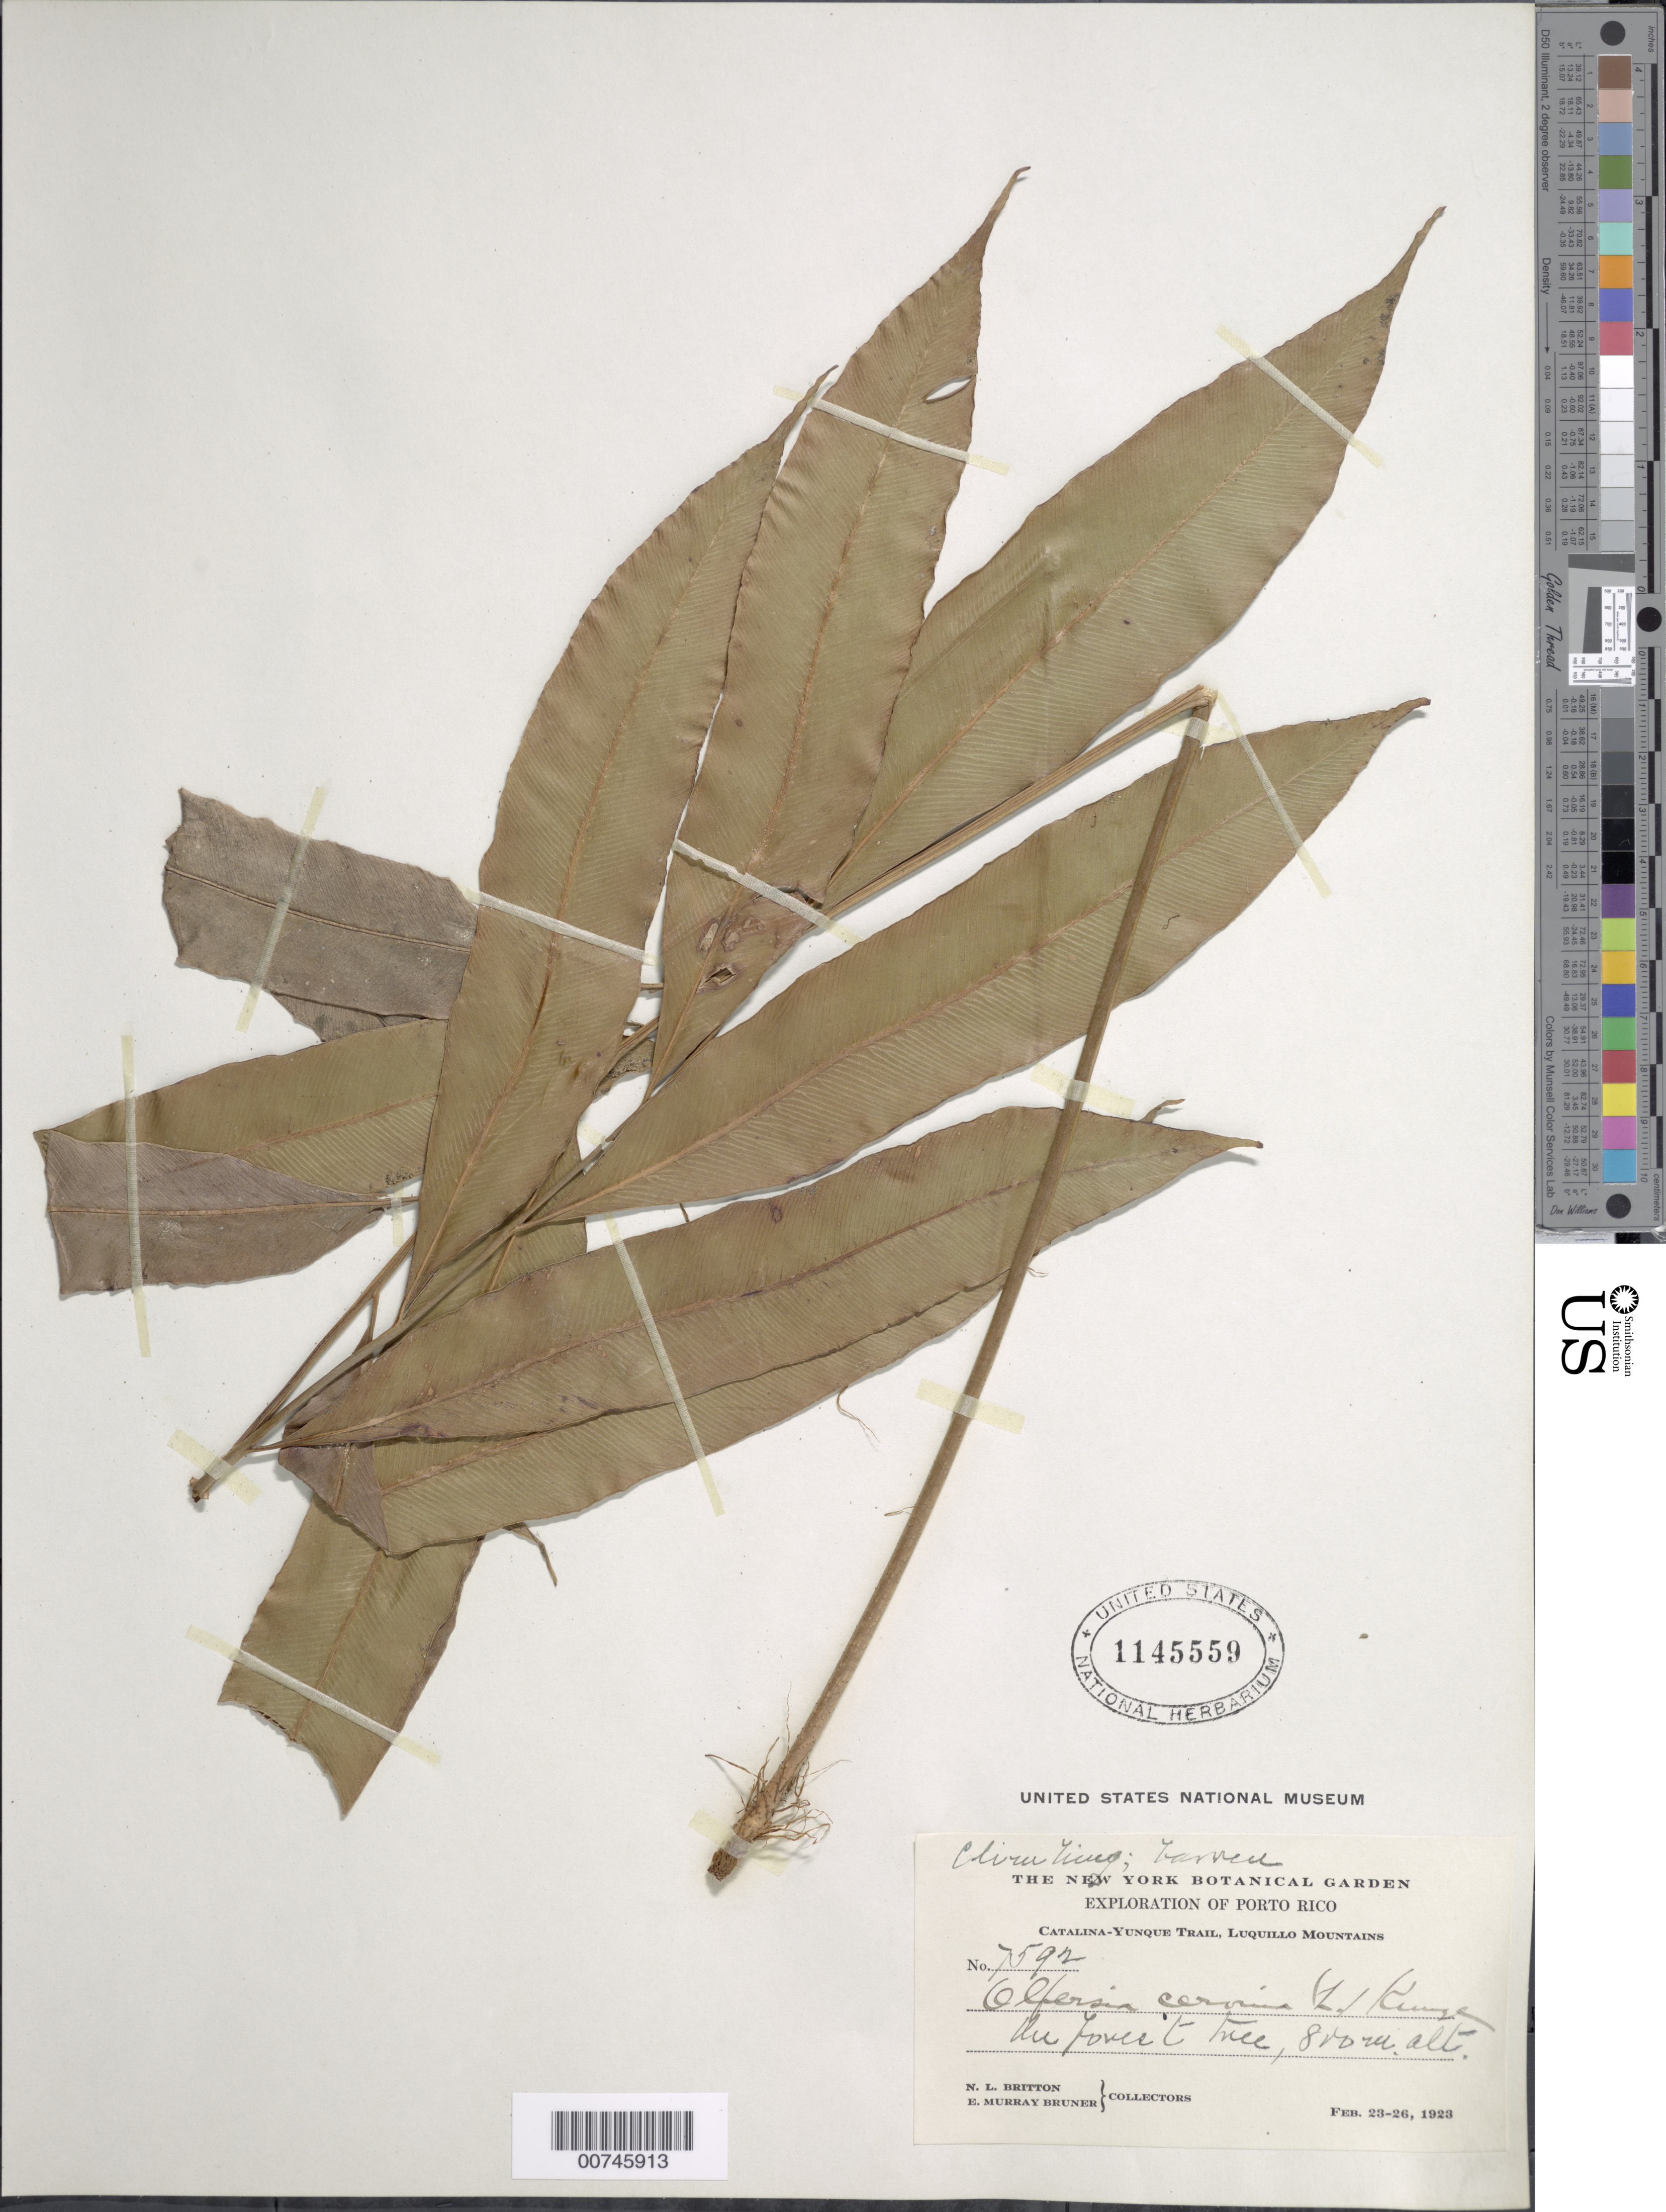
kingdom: Plantae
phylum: Tracheophyta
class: Polypodiopsida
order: Polypodiales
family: Dryopteridaceae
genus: Olfersia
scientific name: Olfersia cervina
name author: (L.) Kunze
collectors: N. Britton & A. E. Murray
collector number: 7592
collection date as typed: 23 Feb 1923 to 26 Feb 1923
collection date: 1923-02-23/1923-02-26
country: Puerto Rico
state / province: Luquillo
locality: Catalina-Yunque Trail, Luquillo Mountains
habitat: On forest tree, climbing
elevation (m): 850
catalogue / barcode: US 1145559